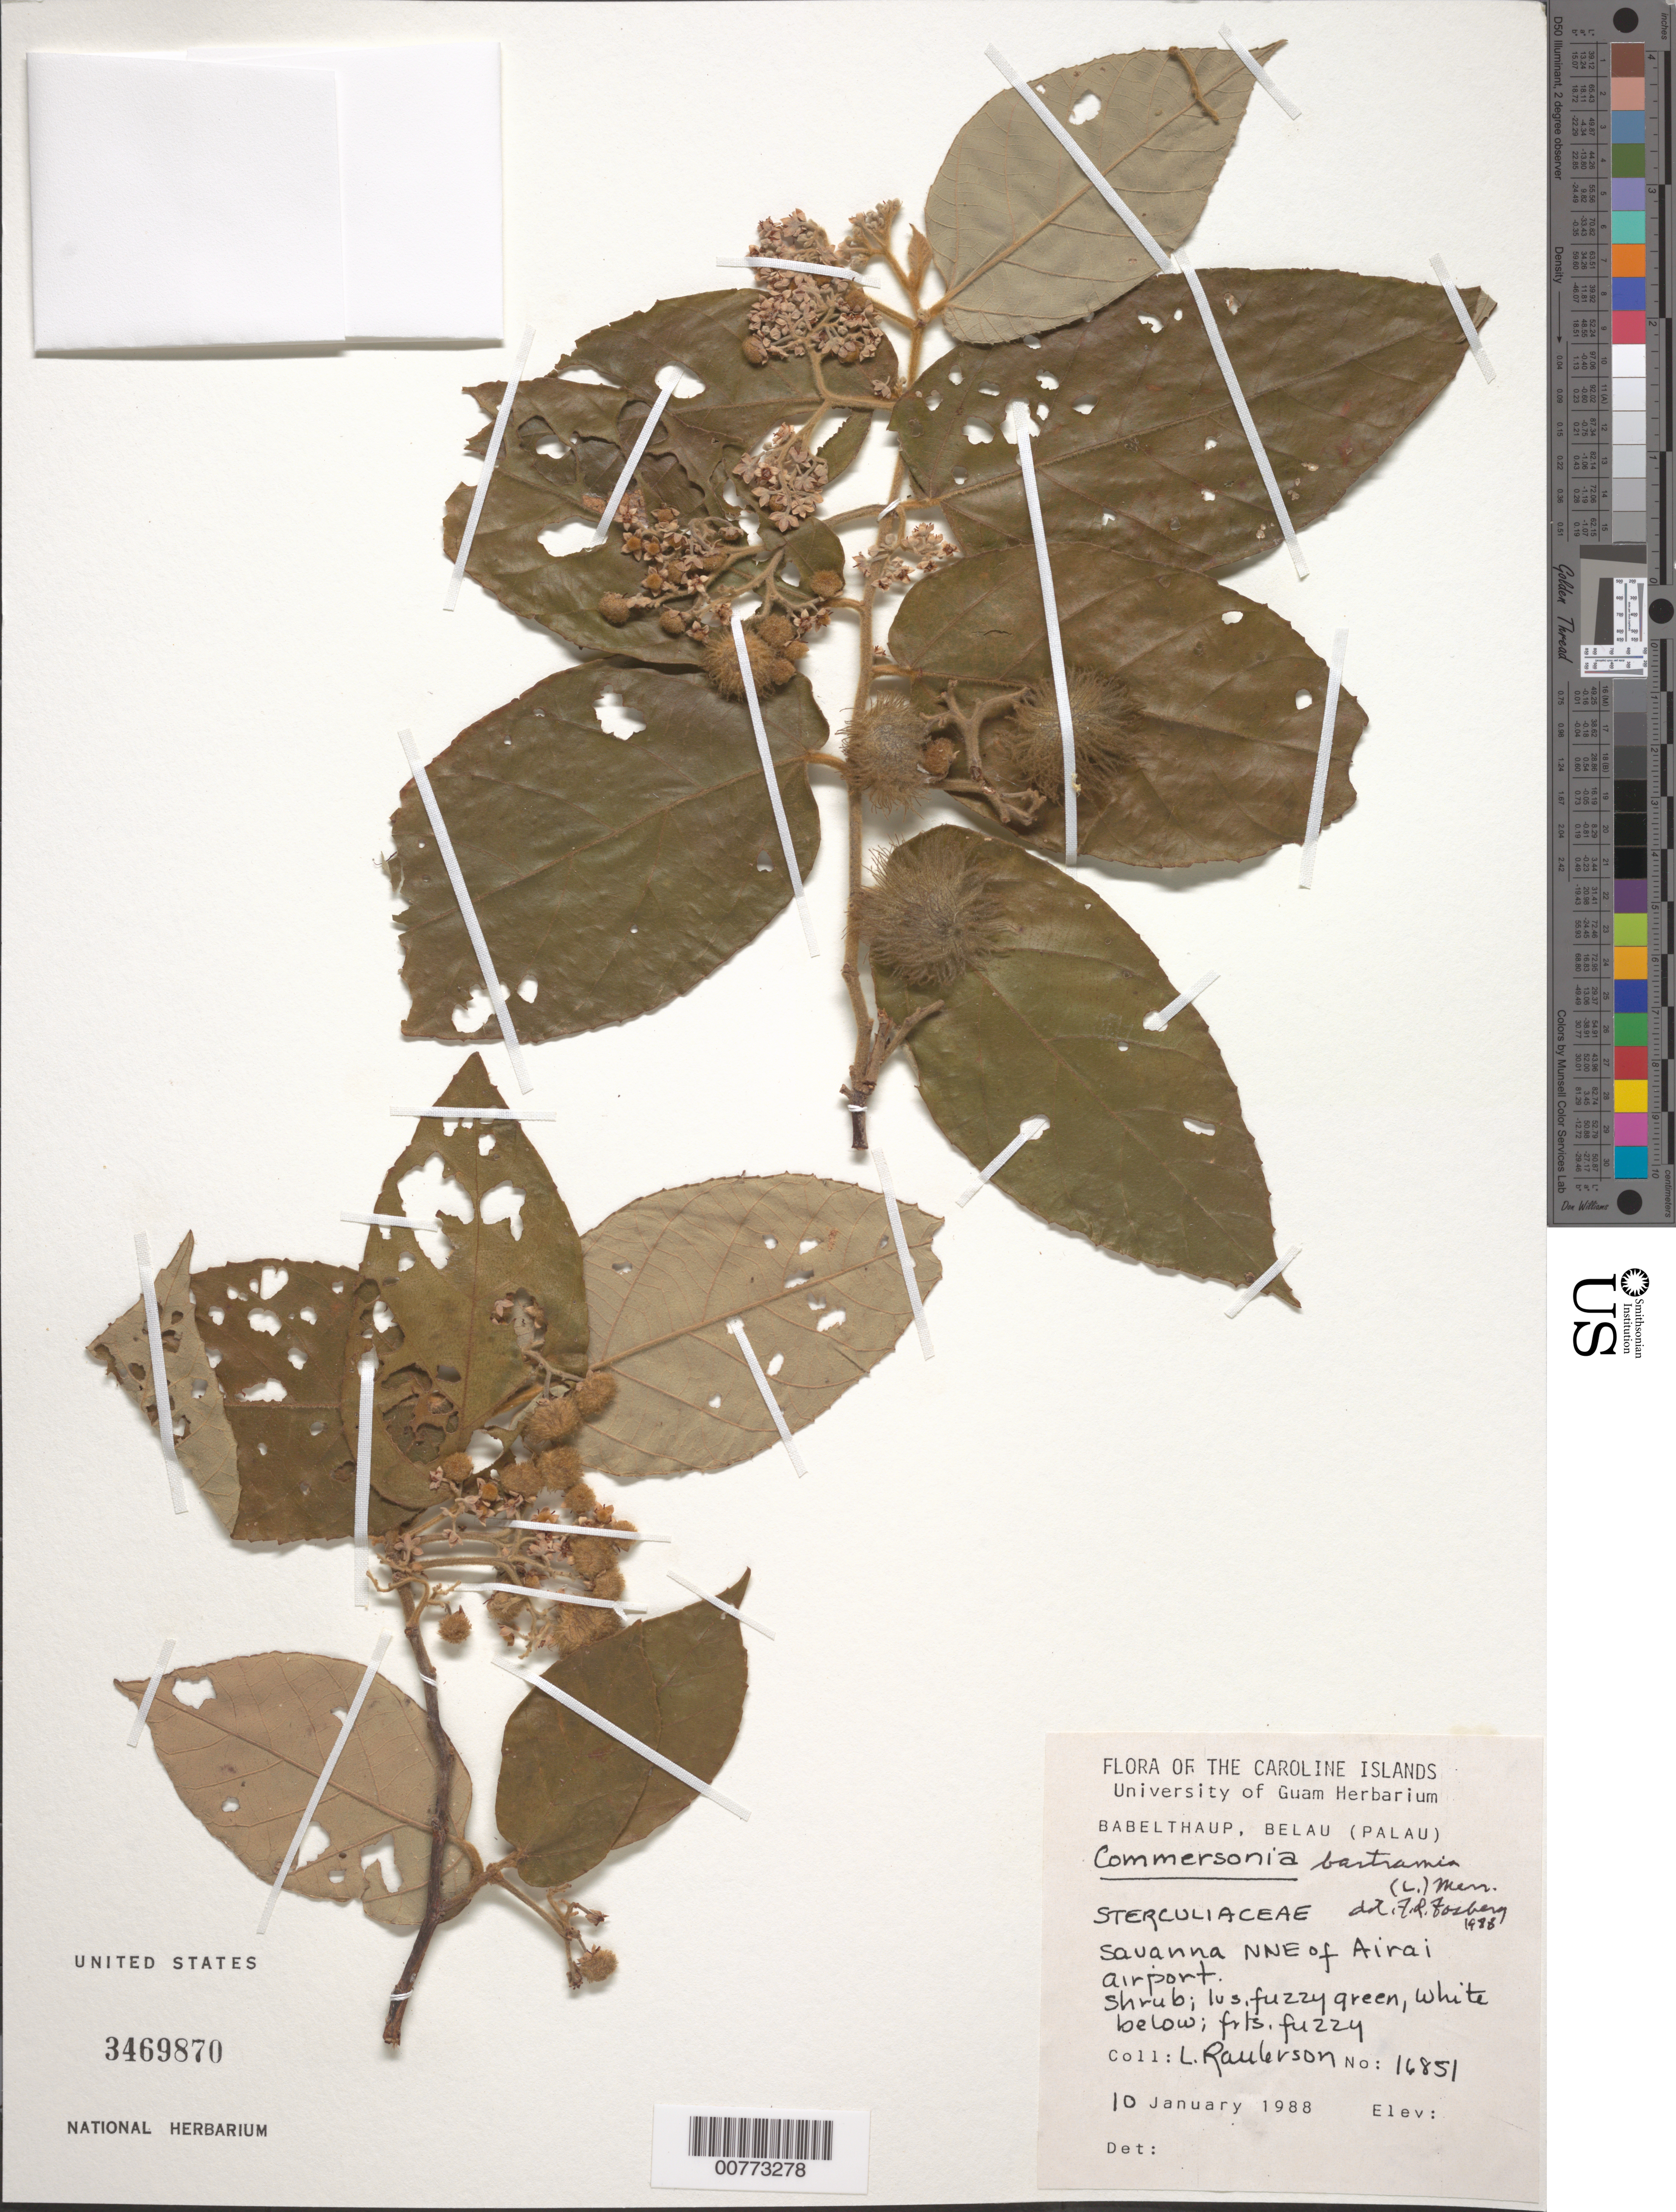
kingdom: Plantae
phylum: Tracheophyta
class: Magnoliopsida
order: Malvales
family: Malvaceae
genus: Commersonia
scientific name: Commersonia bartramia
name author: (L.) Merr.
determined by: Fosberg, F. R.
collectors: L. Raulerson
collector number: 16851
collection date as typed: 10 Jan 1988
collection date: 1988-01-10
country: Palau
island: Babeldaob [Babelthuap]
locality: Savanna NNE of Airai airport.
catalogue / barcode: US 3469870